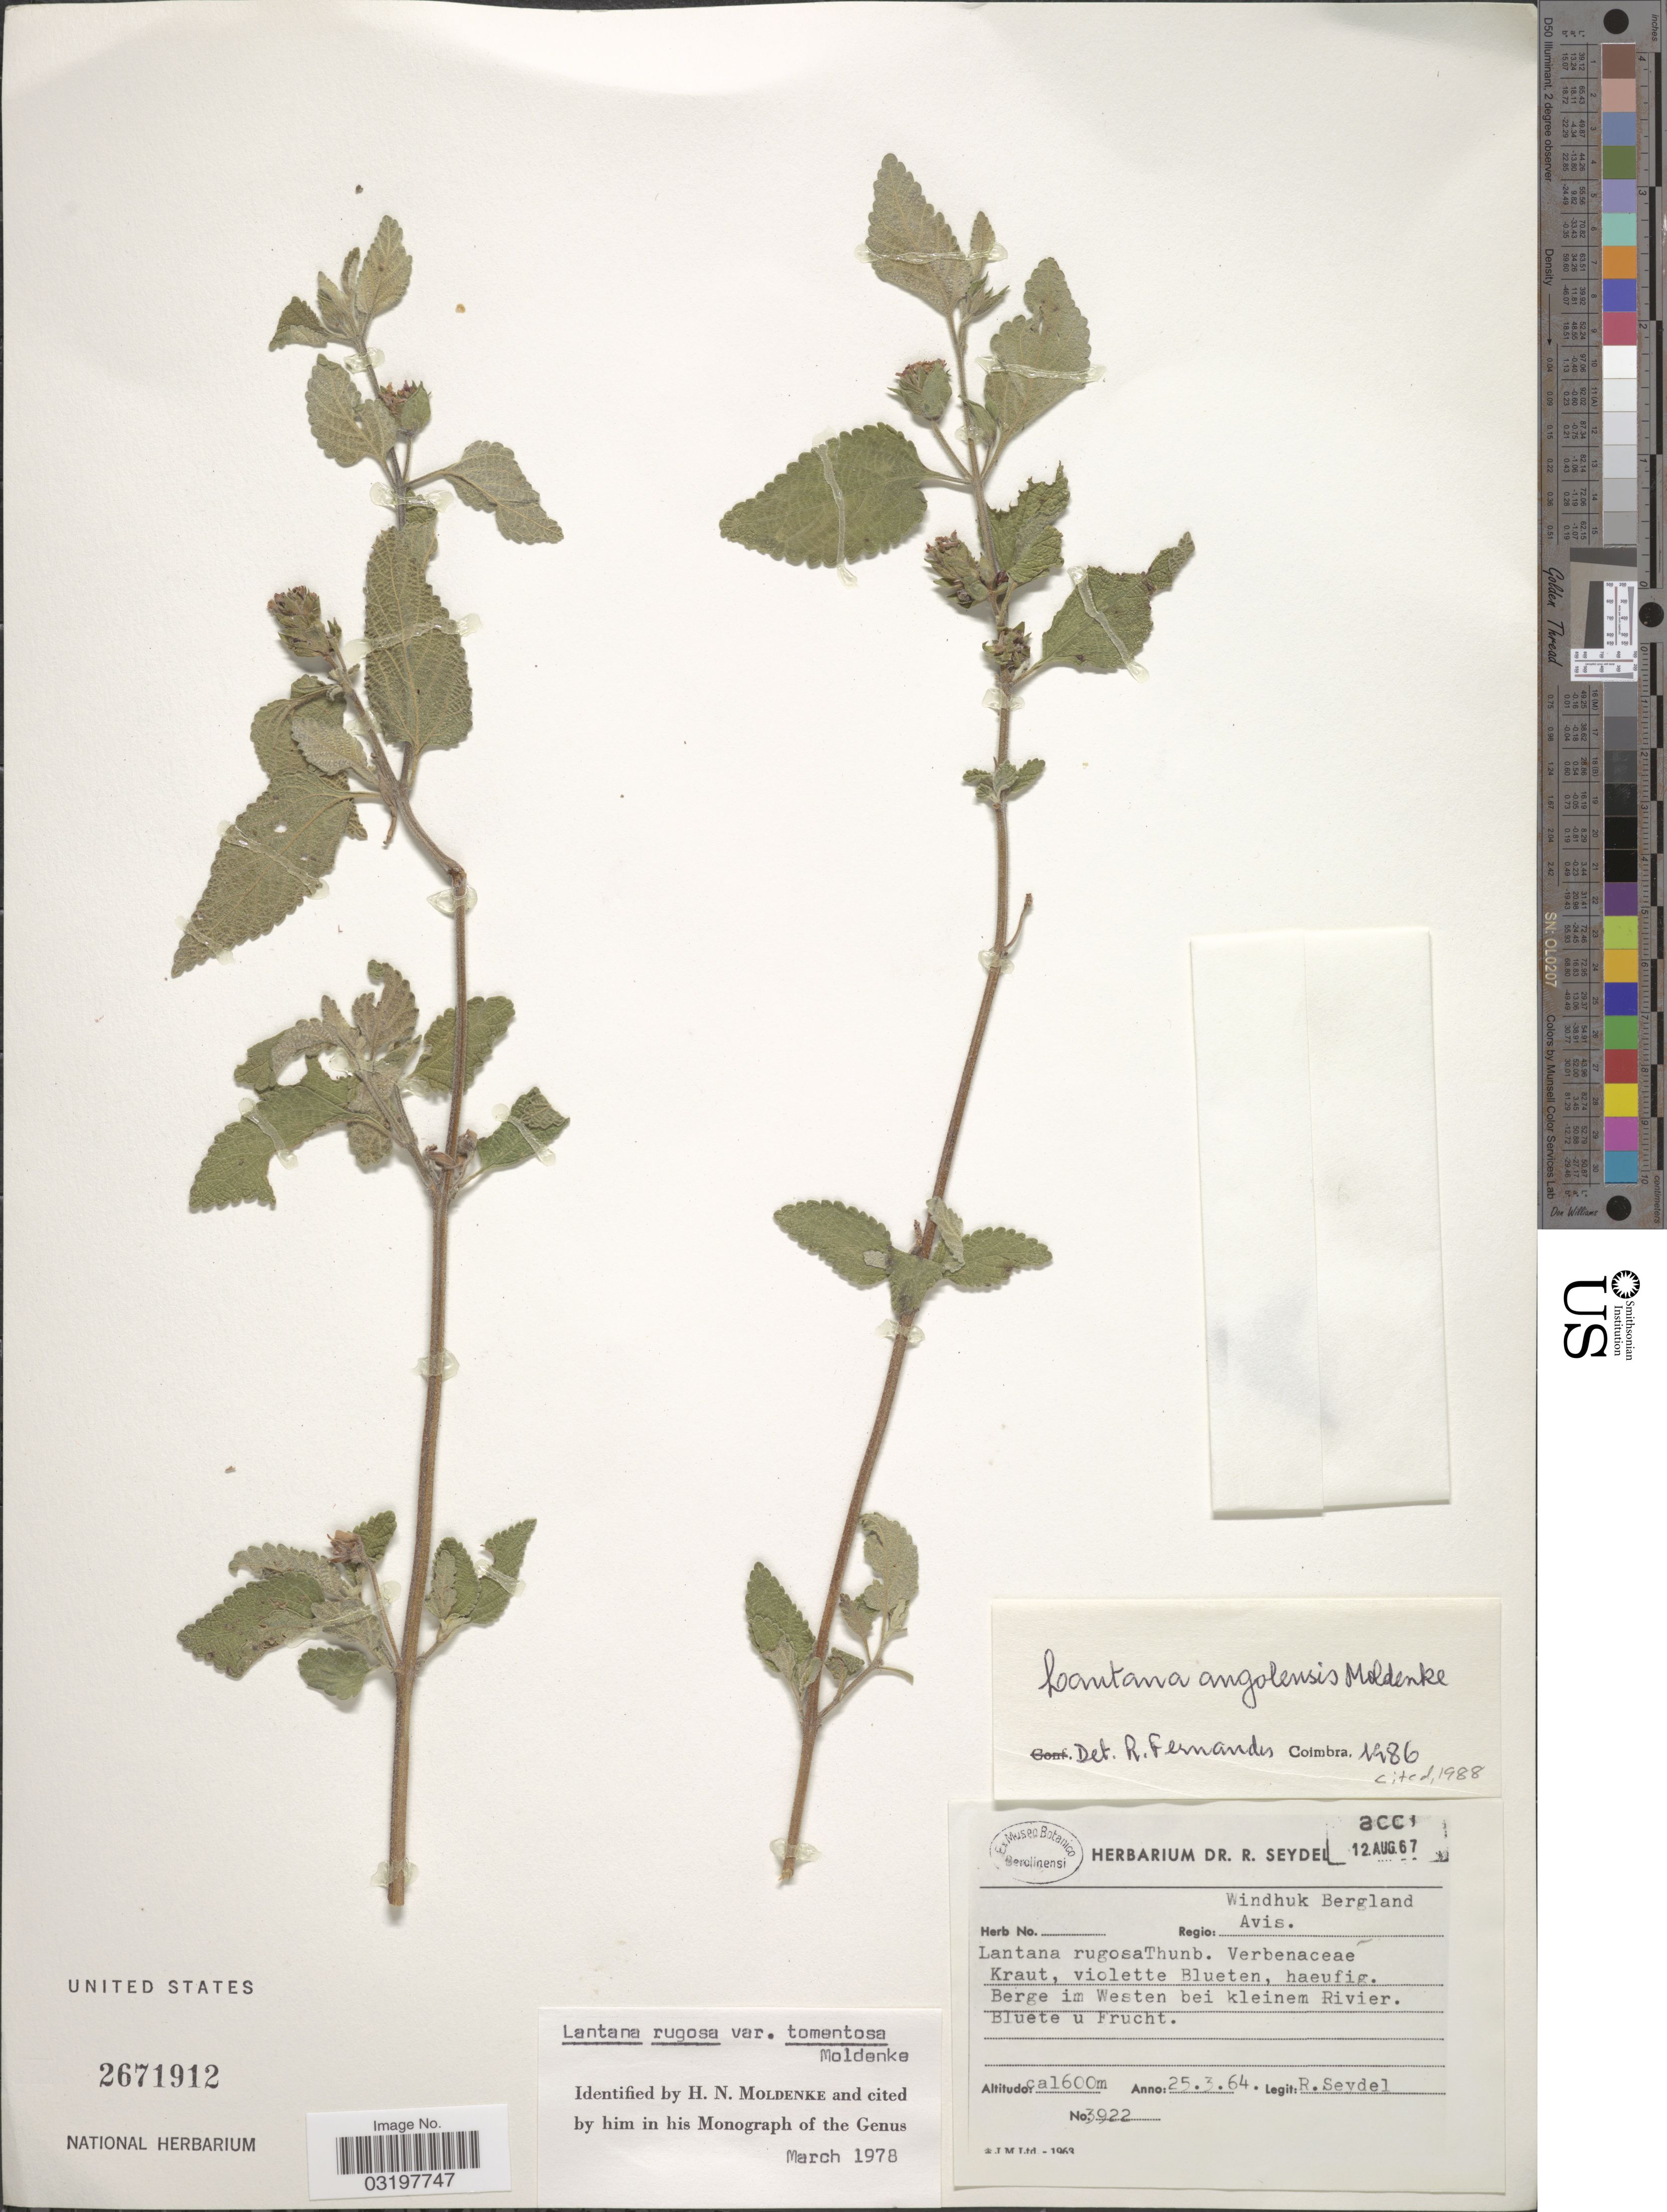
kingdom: Plantae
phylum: Tracheophyta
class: Magnoliopsida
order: Lamiales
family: Verbenaceae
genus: Lantana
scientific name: Lantana angolensis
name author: Moldenke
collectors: R. Seydel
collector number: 3922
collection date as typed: Transcribed d/m/y: 25/3/64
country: Namibia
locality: Regio: Windhuk Bergland, Avis.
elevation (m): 1600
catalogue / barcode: US 2671912